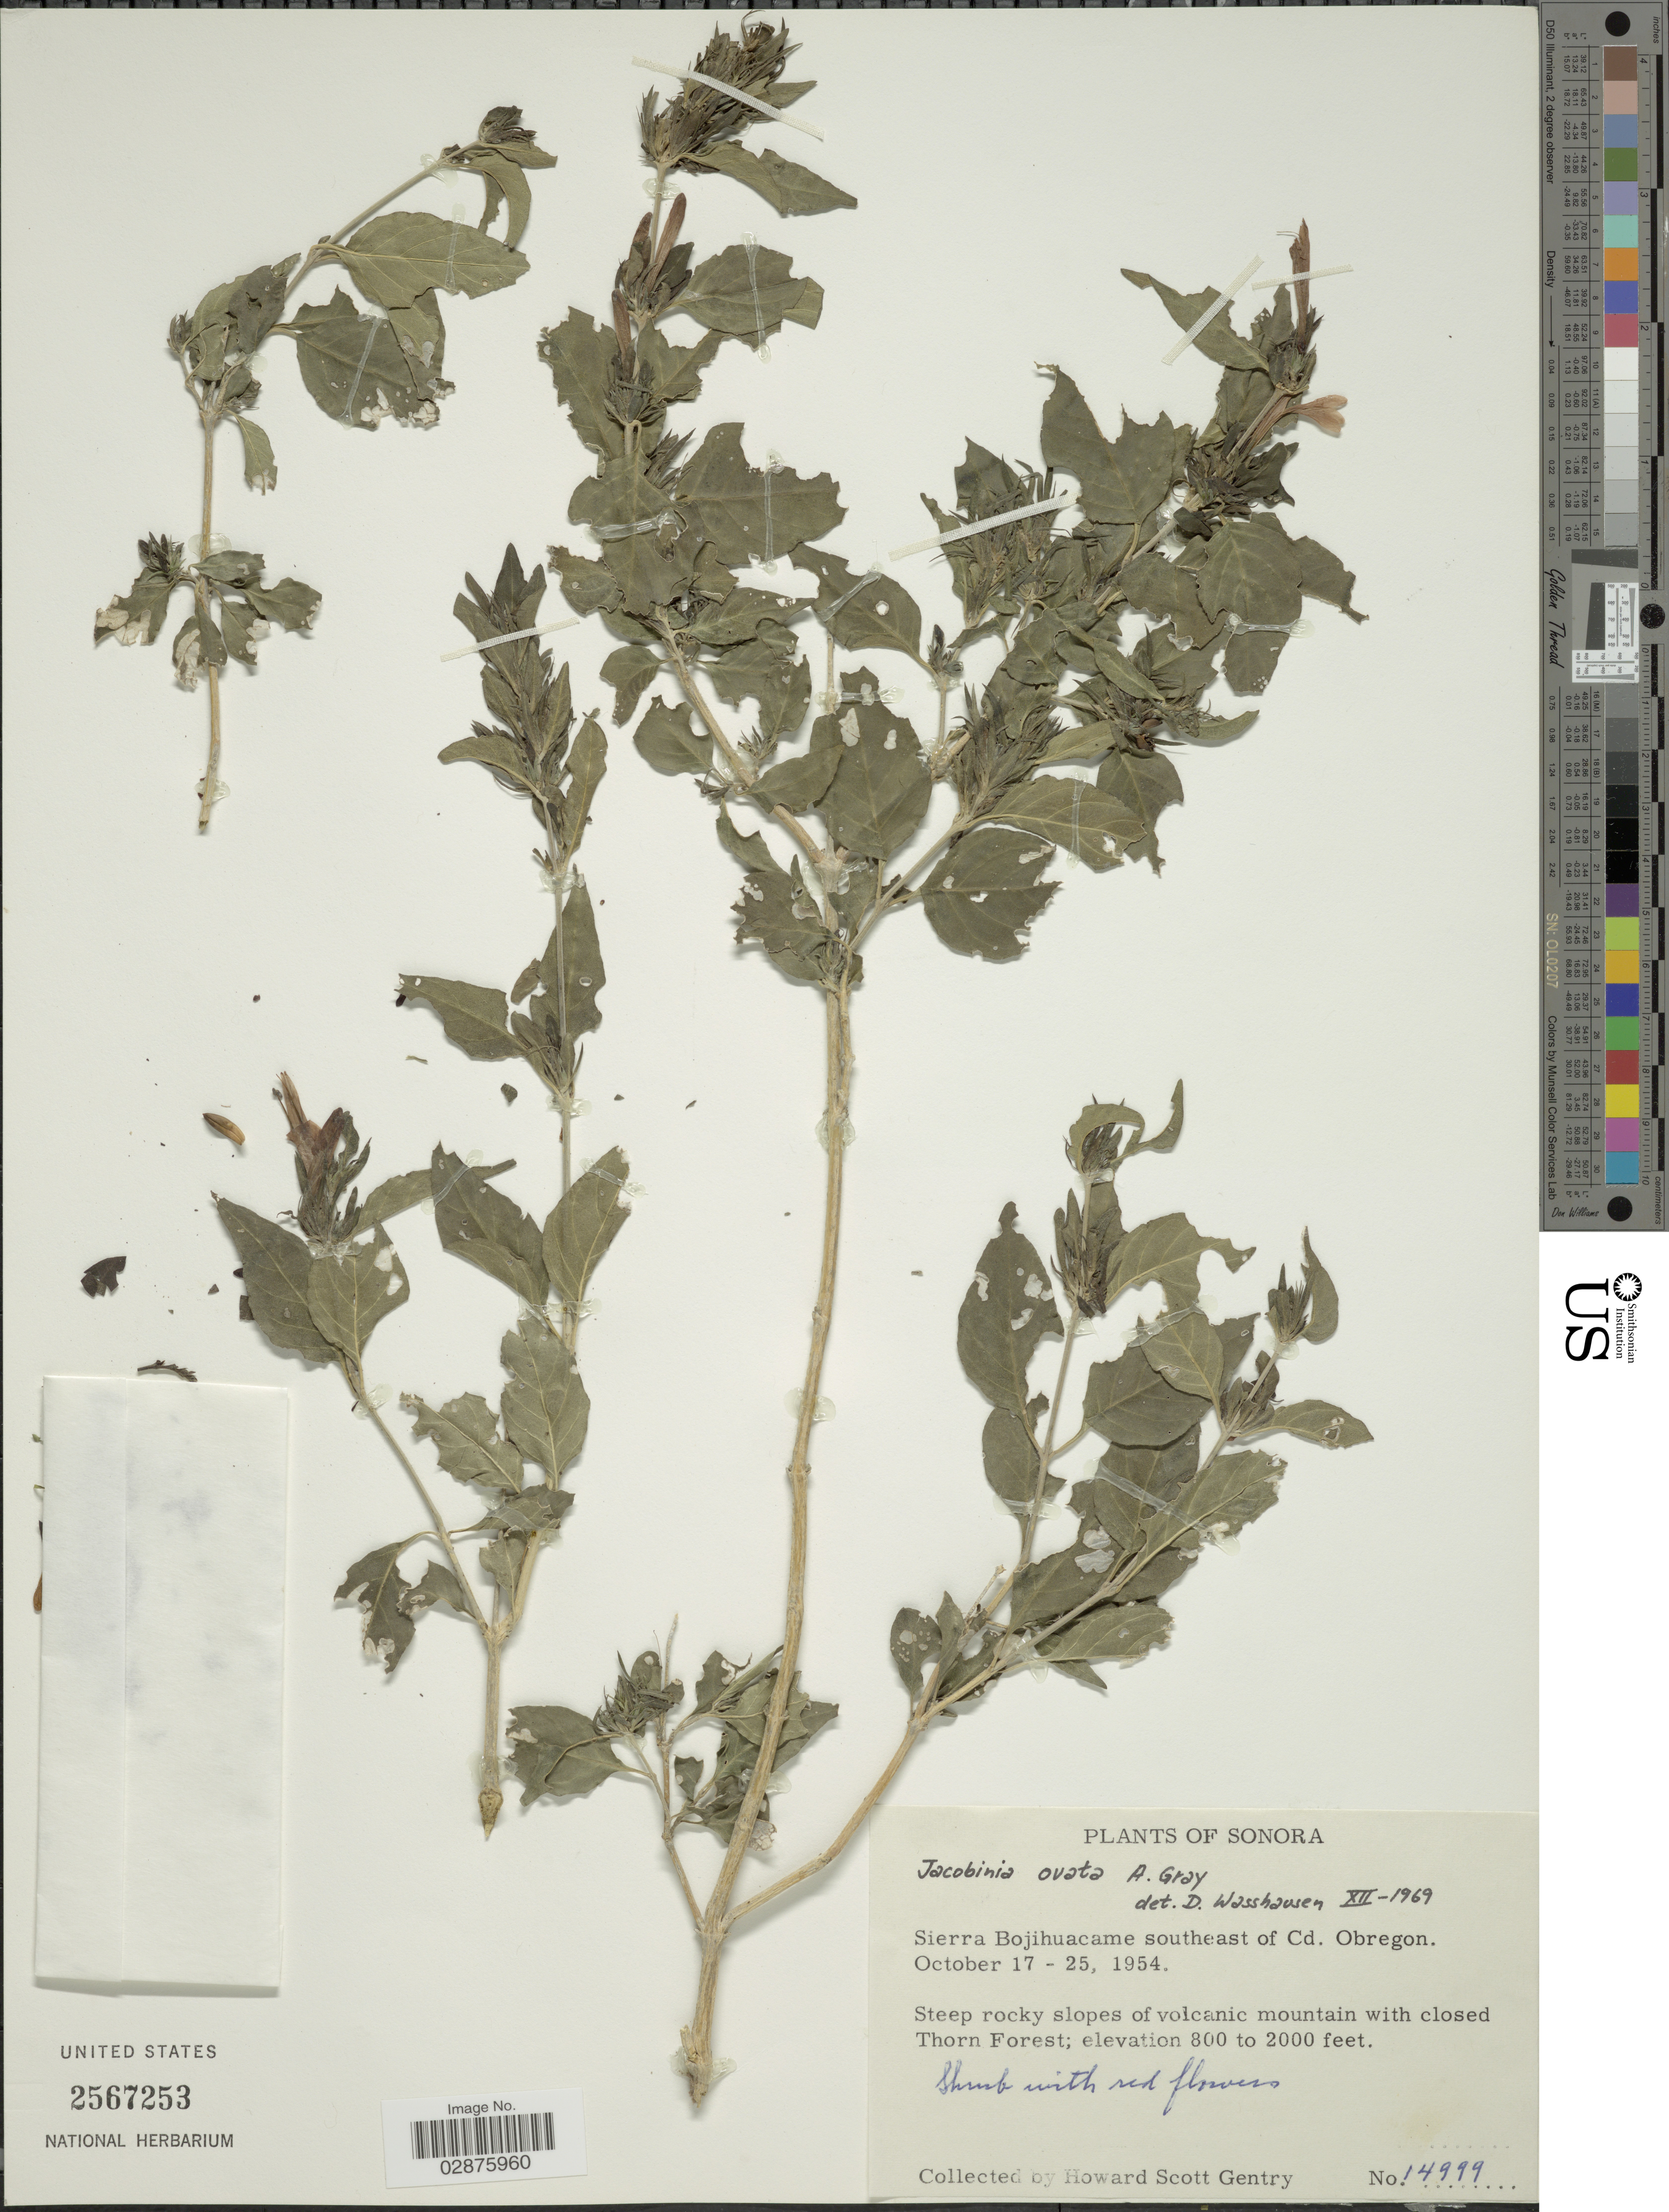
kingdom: Plantae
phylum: Tracheophyta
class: Magnoliopsida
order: Lamiales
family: Acanthaceae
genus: Justicia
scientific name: Justicia candicans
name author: (Nees) L.D. Benson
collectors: H. S. Gentry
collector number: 14999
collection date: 1954-10-17/1954-10-25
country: Mexico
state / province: Sonora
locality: Sierra Bojihuacame southeast of Cd. Obregon.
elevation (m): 244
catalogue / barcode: US 2567253